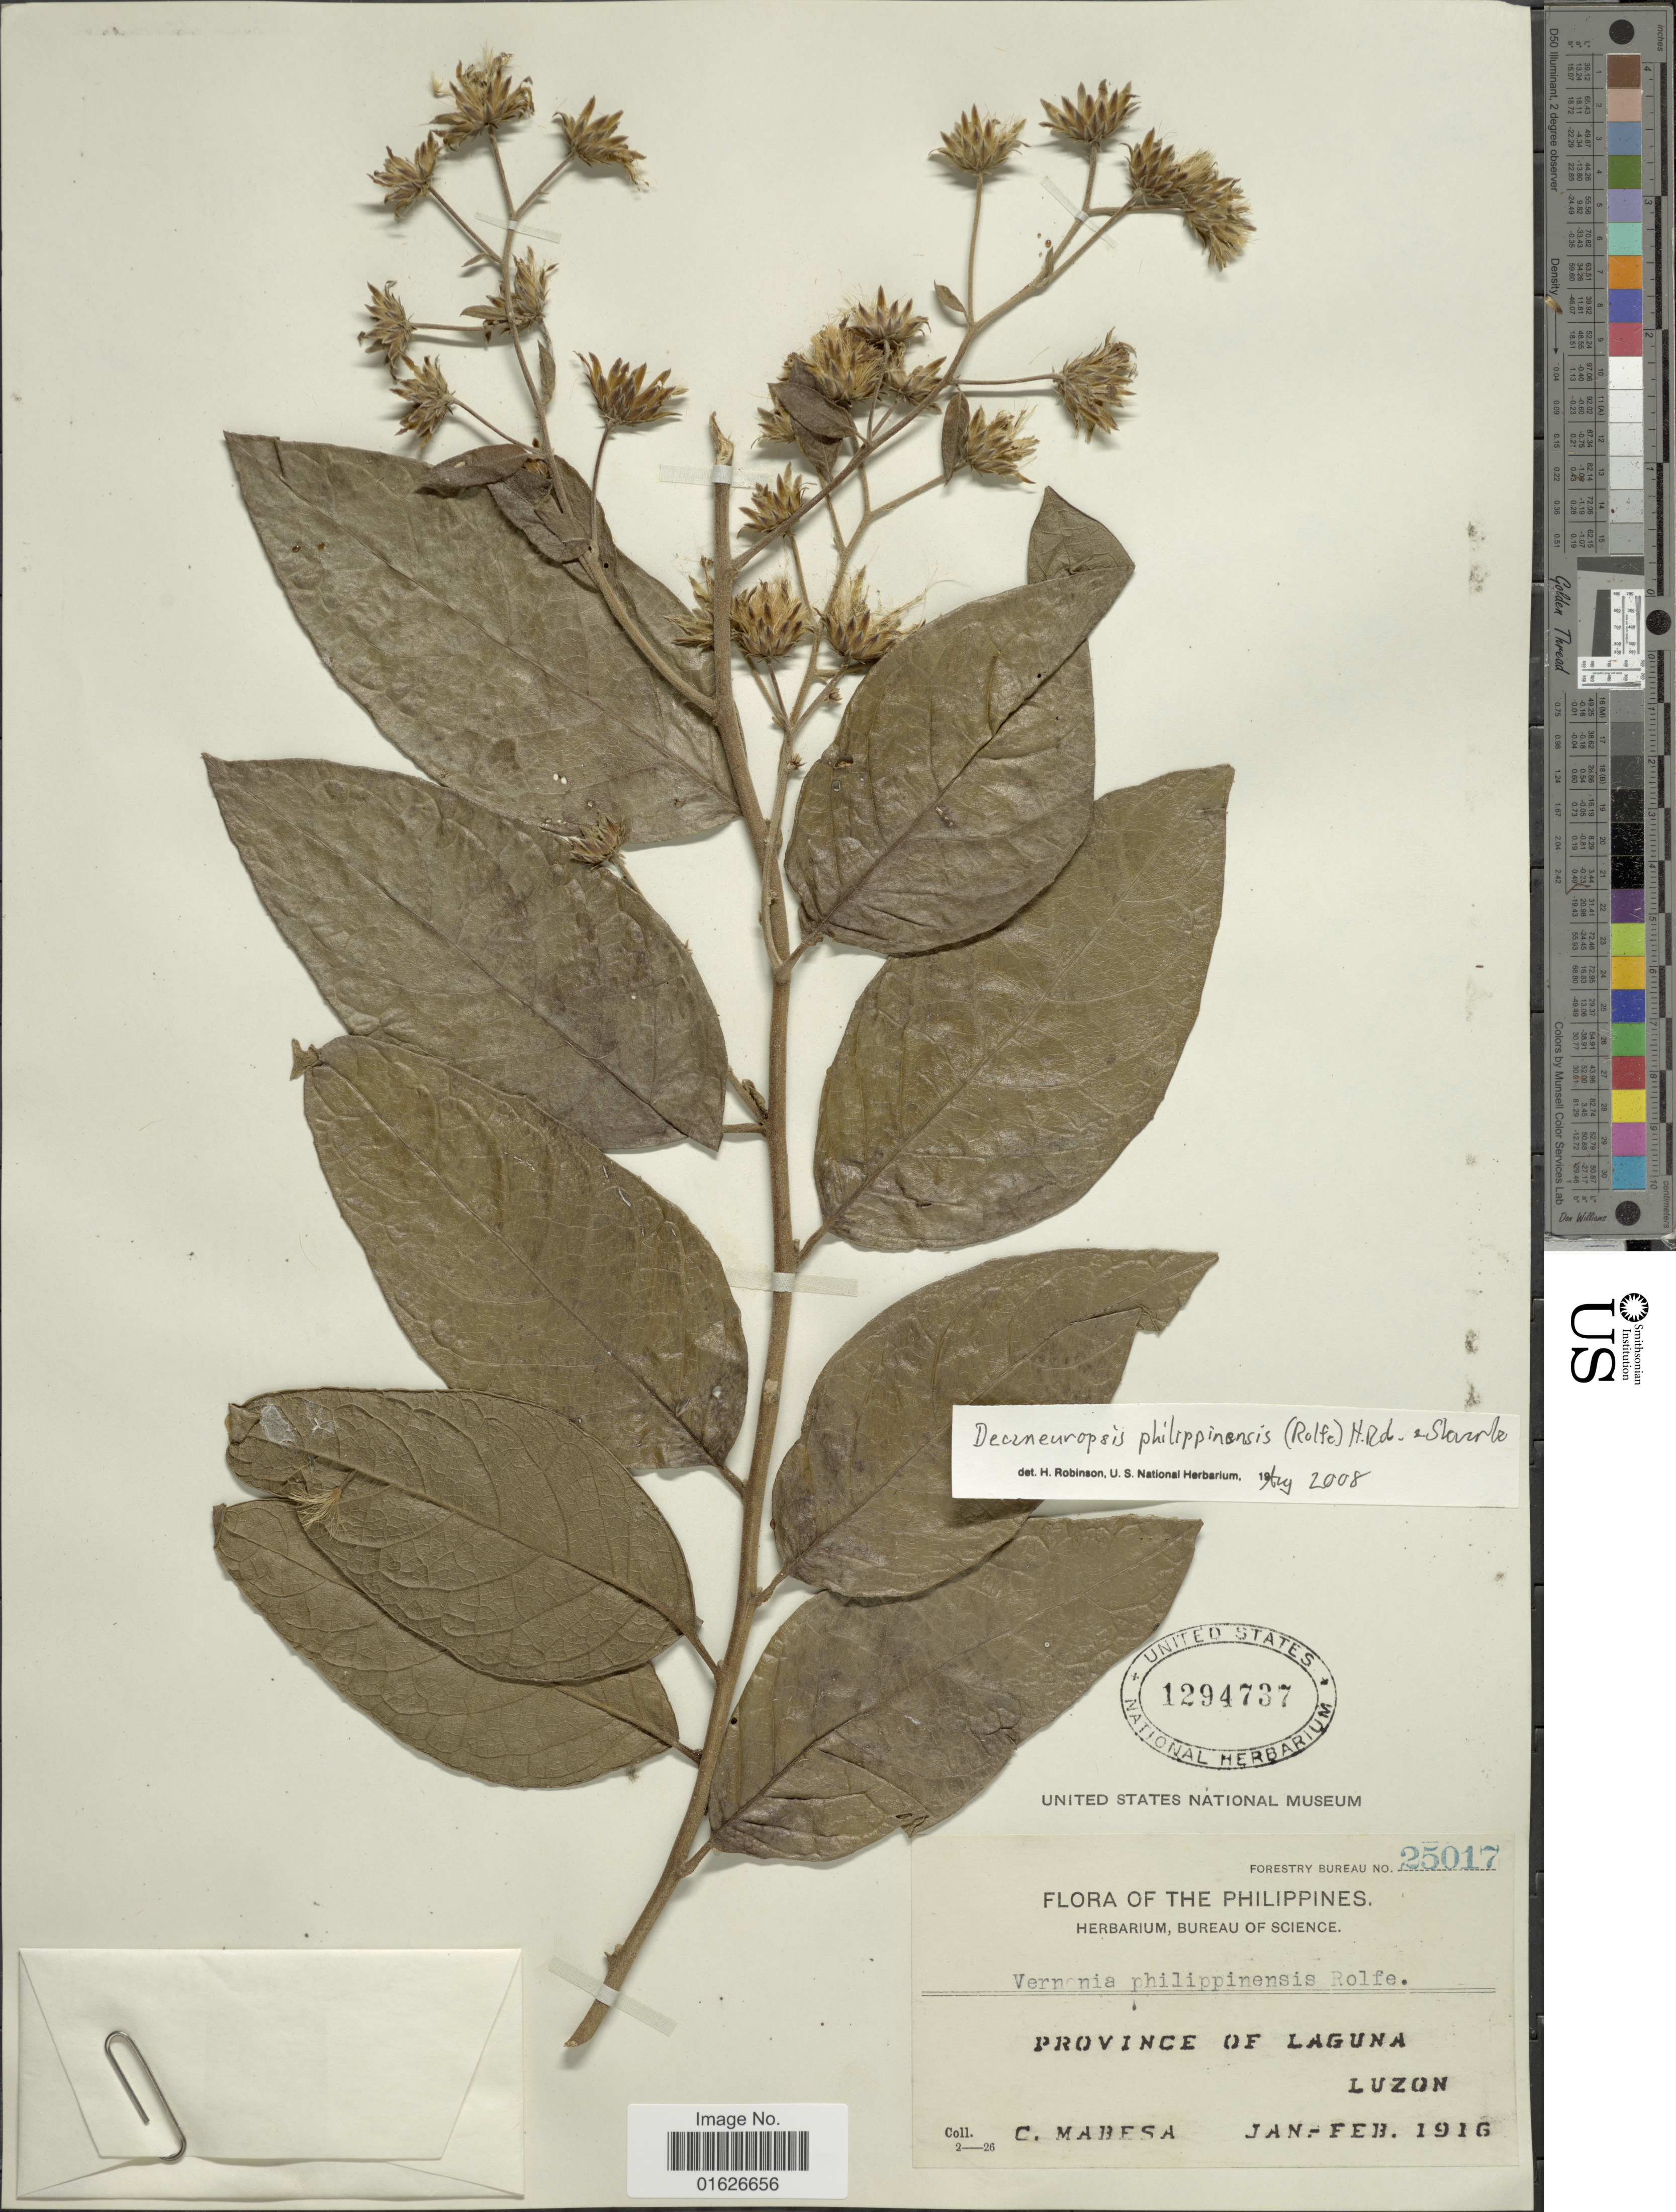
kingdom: Plantae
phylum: Tracheophyta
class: Magnoliopsida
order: Asterales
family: Asteraceae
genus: Decaneuropsis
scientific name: Decaneuropsis philippinensis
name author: (Rolfe) H. Rob. & Skvarla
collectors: C. Mabesa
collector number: Forestry Bureau 25017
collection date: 1916-01/1916-02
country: Philippines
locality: Province of Laguna, Luzon.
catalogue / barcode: US 1294737